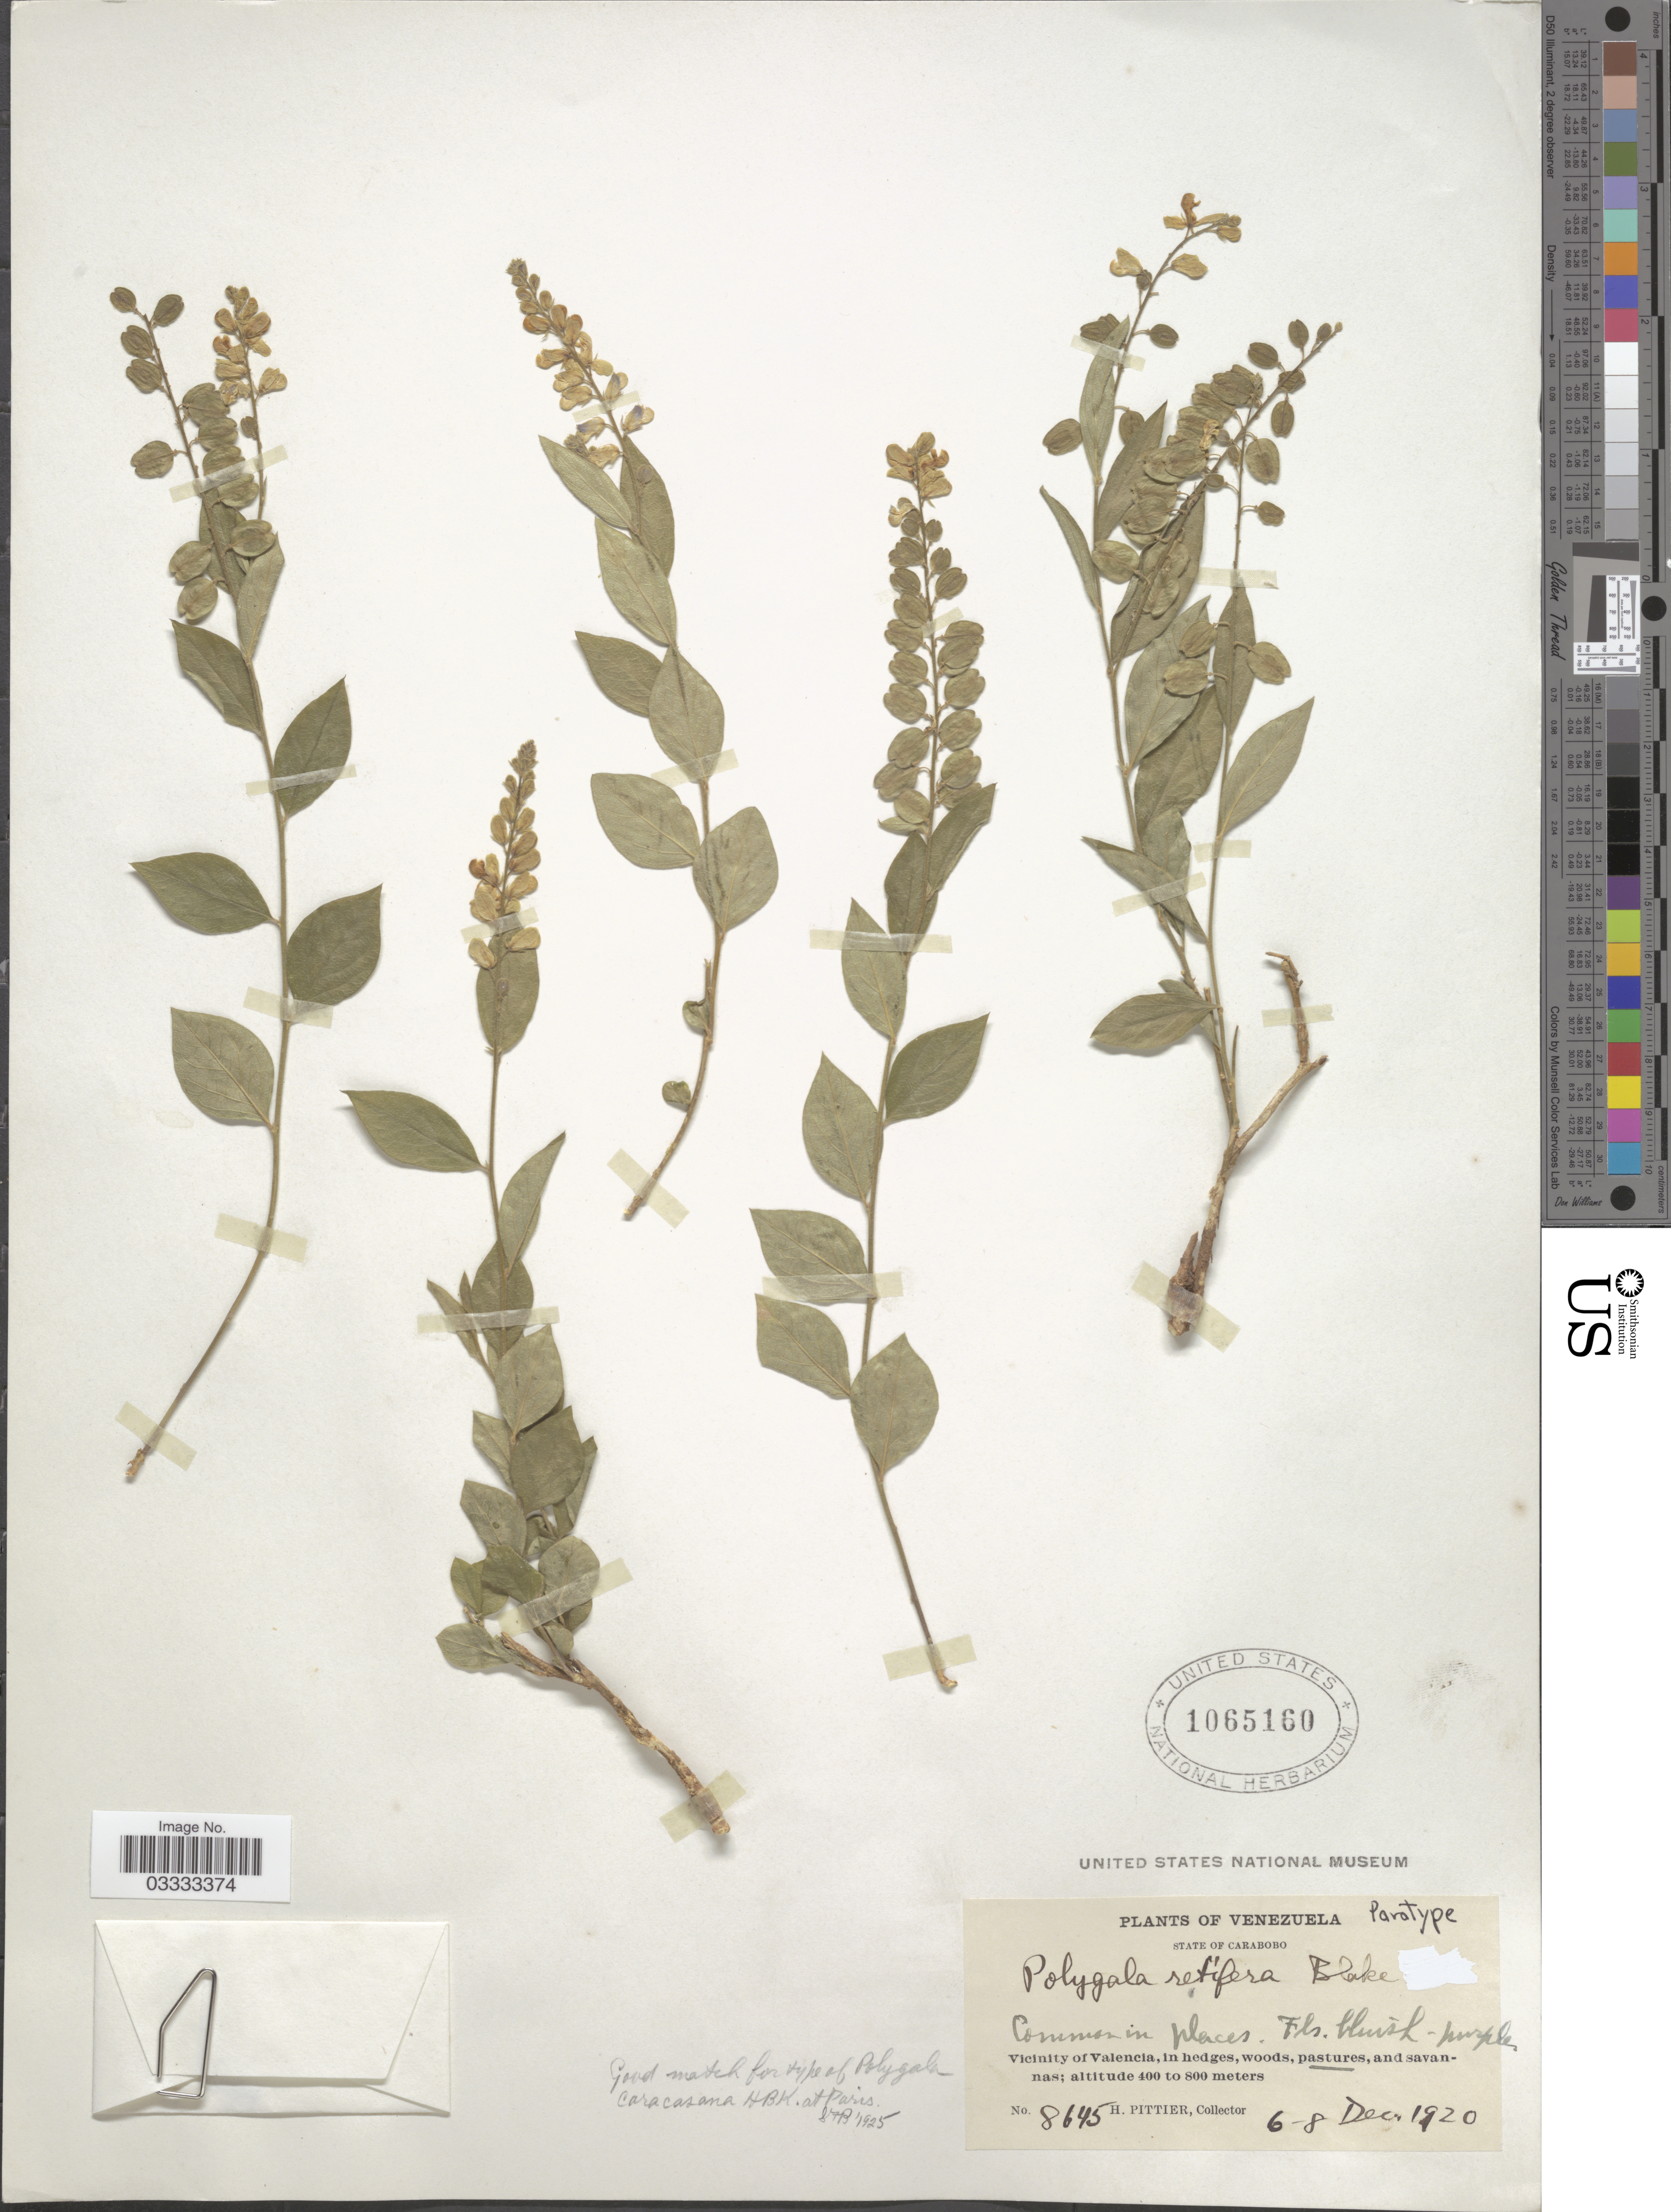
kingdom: Plantae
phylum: Tracheophyta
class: Magnoliopsida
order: Fabales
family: Polygalaceae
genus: Hebecarpa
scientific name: Hebecarpa caracasana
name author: (Kunth) J.R. Abbott & J.F.B. Pastore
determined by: Strong, Mark T., (BOT), Smithsonian Institution - National Museum of Natural History (UNITED STATES)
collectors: H. F. Pittier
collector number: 8645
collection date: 1920-12-06/1920-12-08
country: Venezuela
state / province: Carabobo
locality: Vicinity of Valencia.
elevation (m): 400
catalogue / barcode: US 1065160